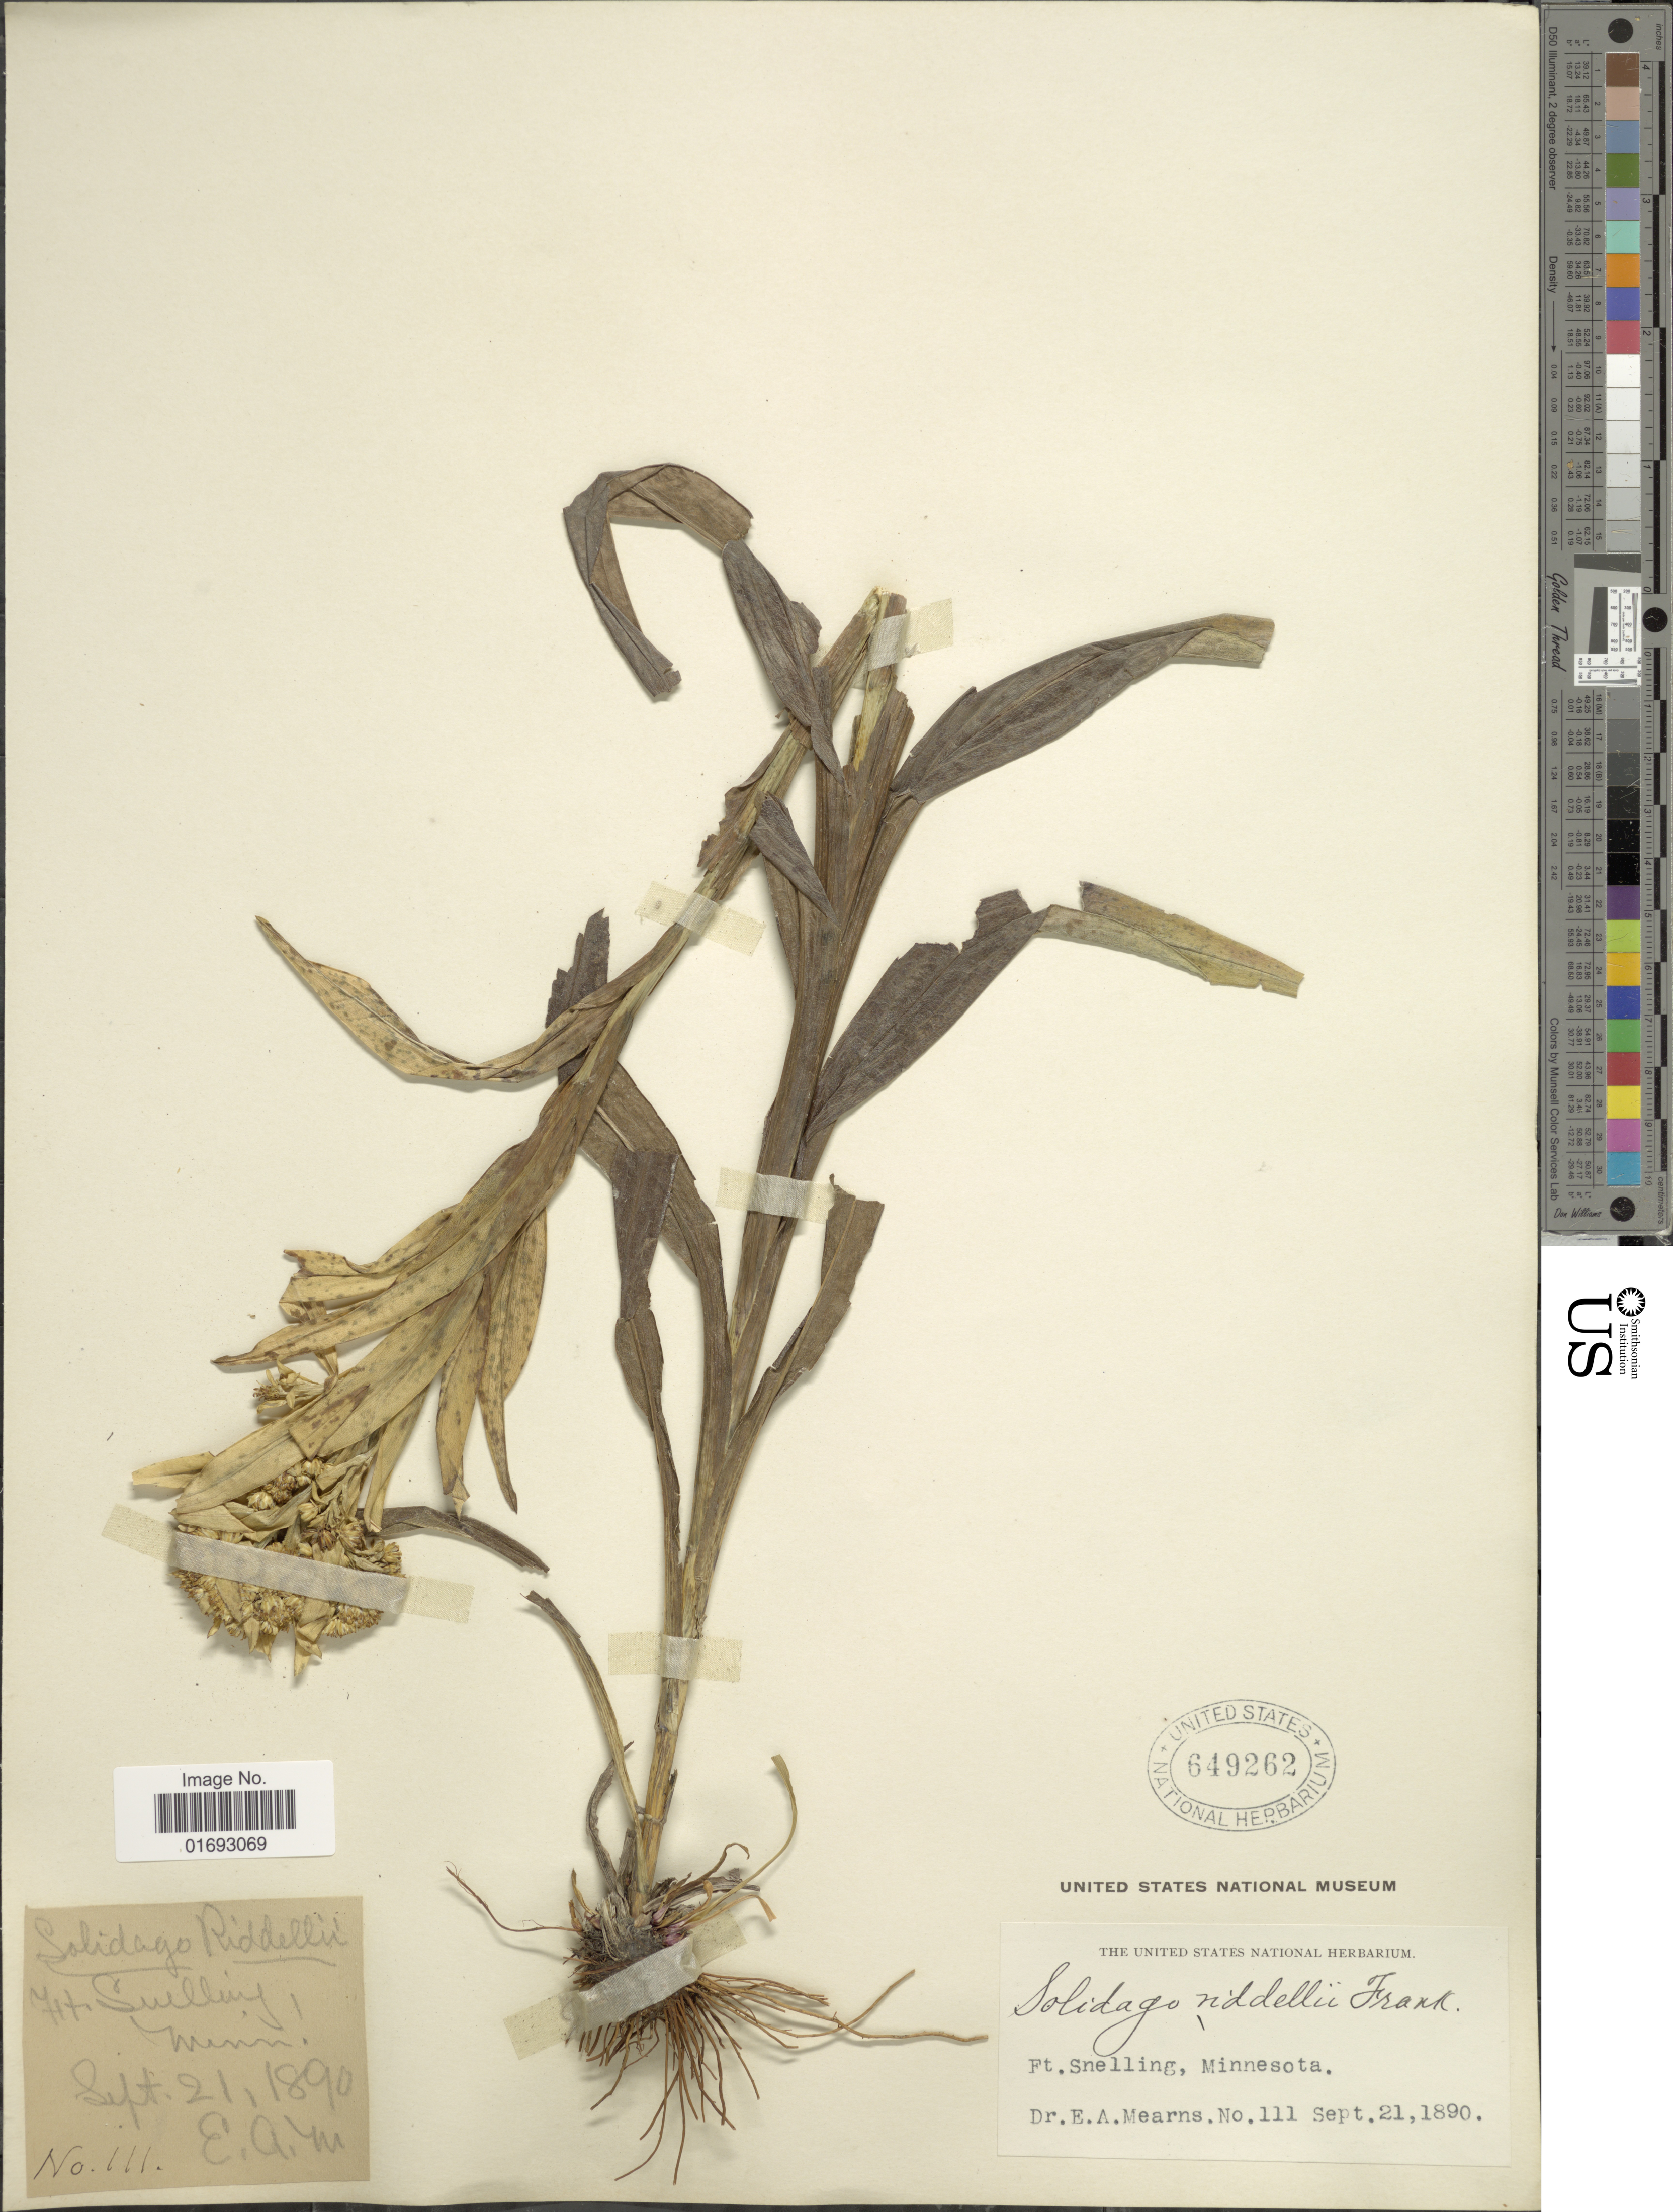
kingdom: Plantae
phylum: Tracheophyta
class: Magnoliopsida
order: Asterales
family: Asteraceae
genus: Oligoneuron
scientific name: Oligoneuron riddellii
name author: (Frank) Rydb.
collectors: E. A. Mearns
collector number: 111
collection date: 1890-09-21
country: United States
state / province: Minnesota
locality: Ft. Snelling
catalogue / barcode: US 649262